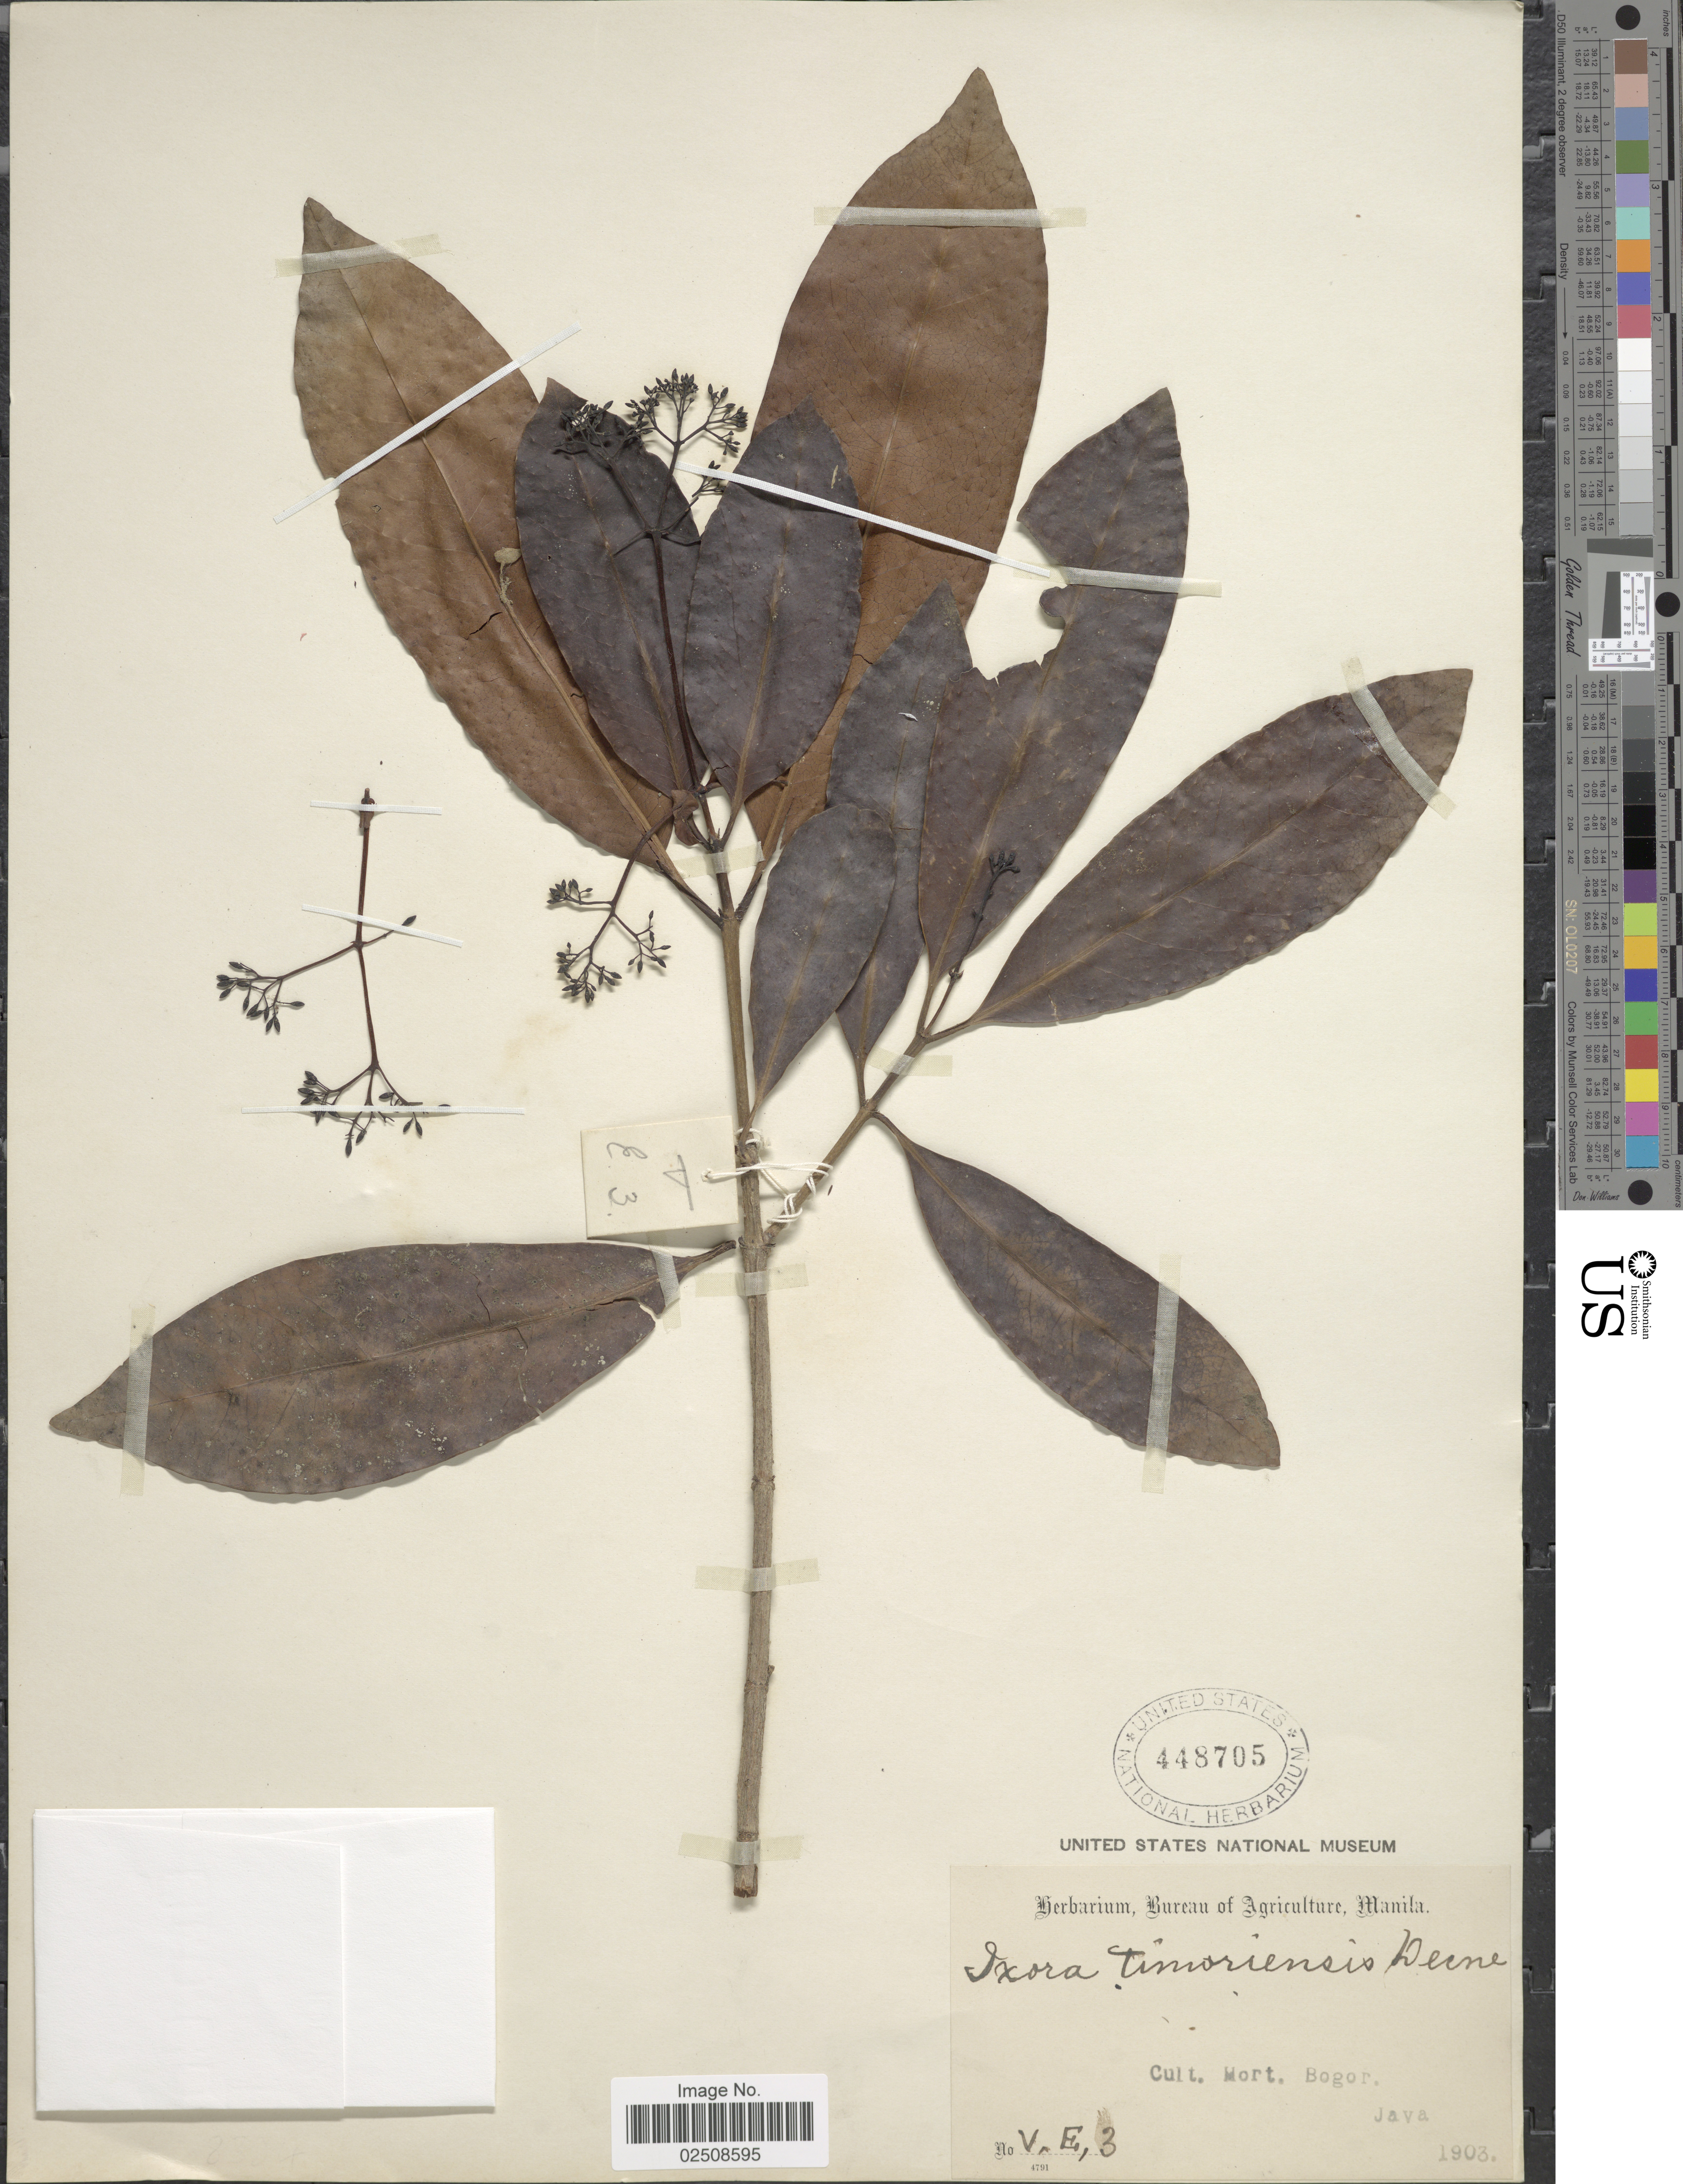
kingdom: Plantae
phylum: Tracheophyta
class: Magnoliopsida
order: Gentianales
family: Rubiaceae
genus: Pavetta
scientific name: Pavetta timorensis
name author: Miq.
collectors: ex Herb. Bur. Agric. Manila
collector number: VE3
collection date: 1903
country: Indonesia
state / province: Java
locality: Cult. Mort. Bogor. Java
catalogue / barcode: US 448705